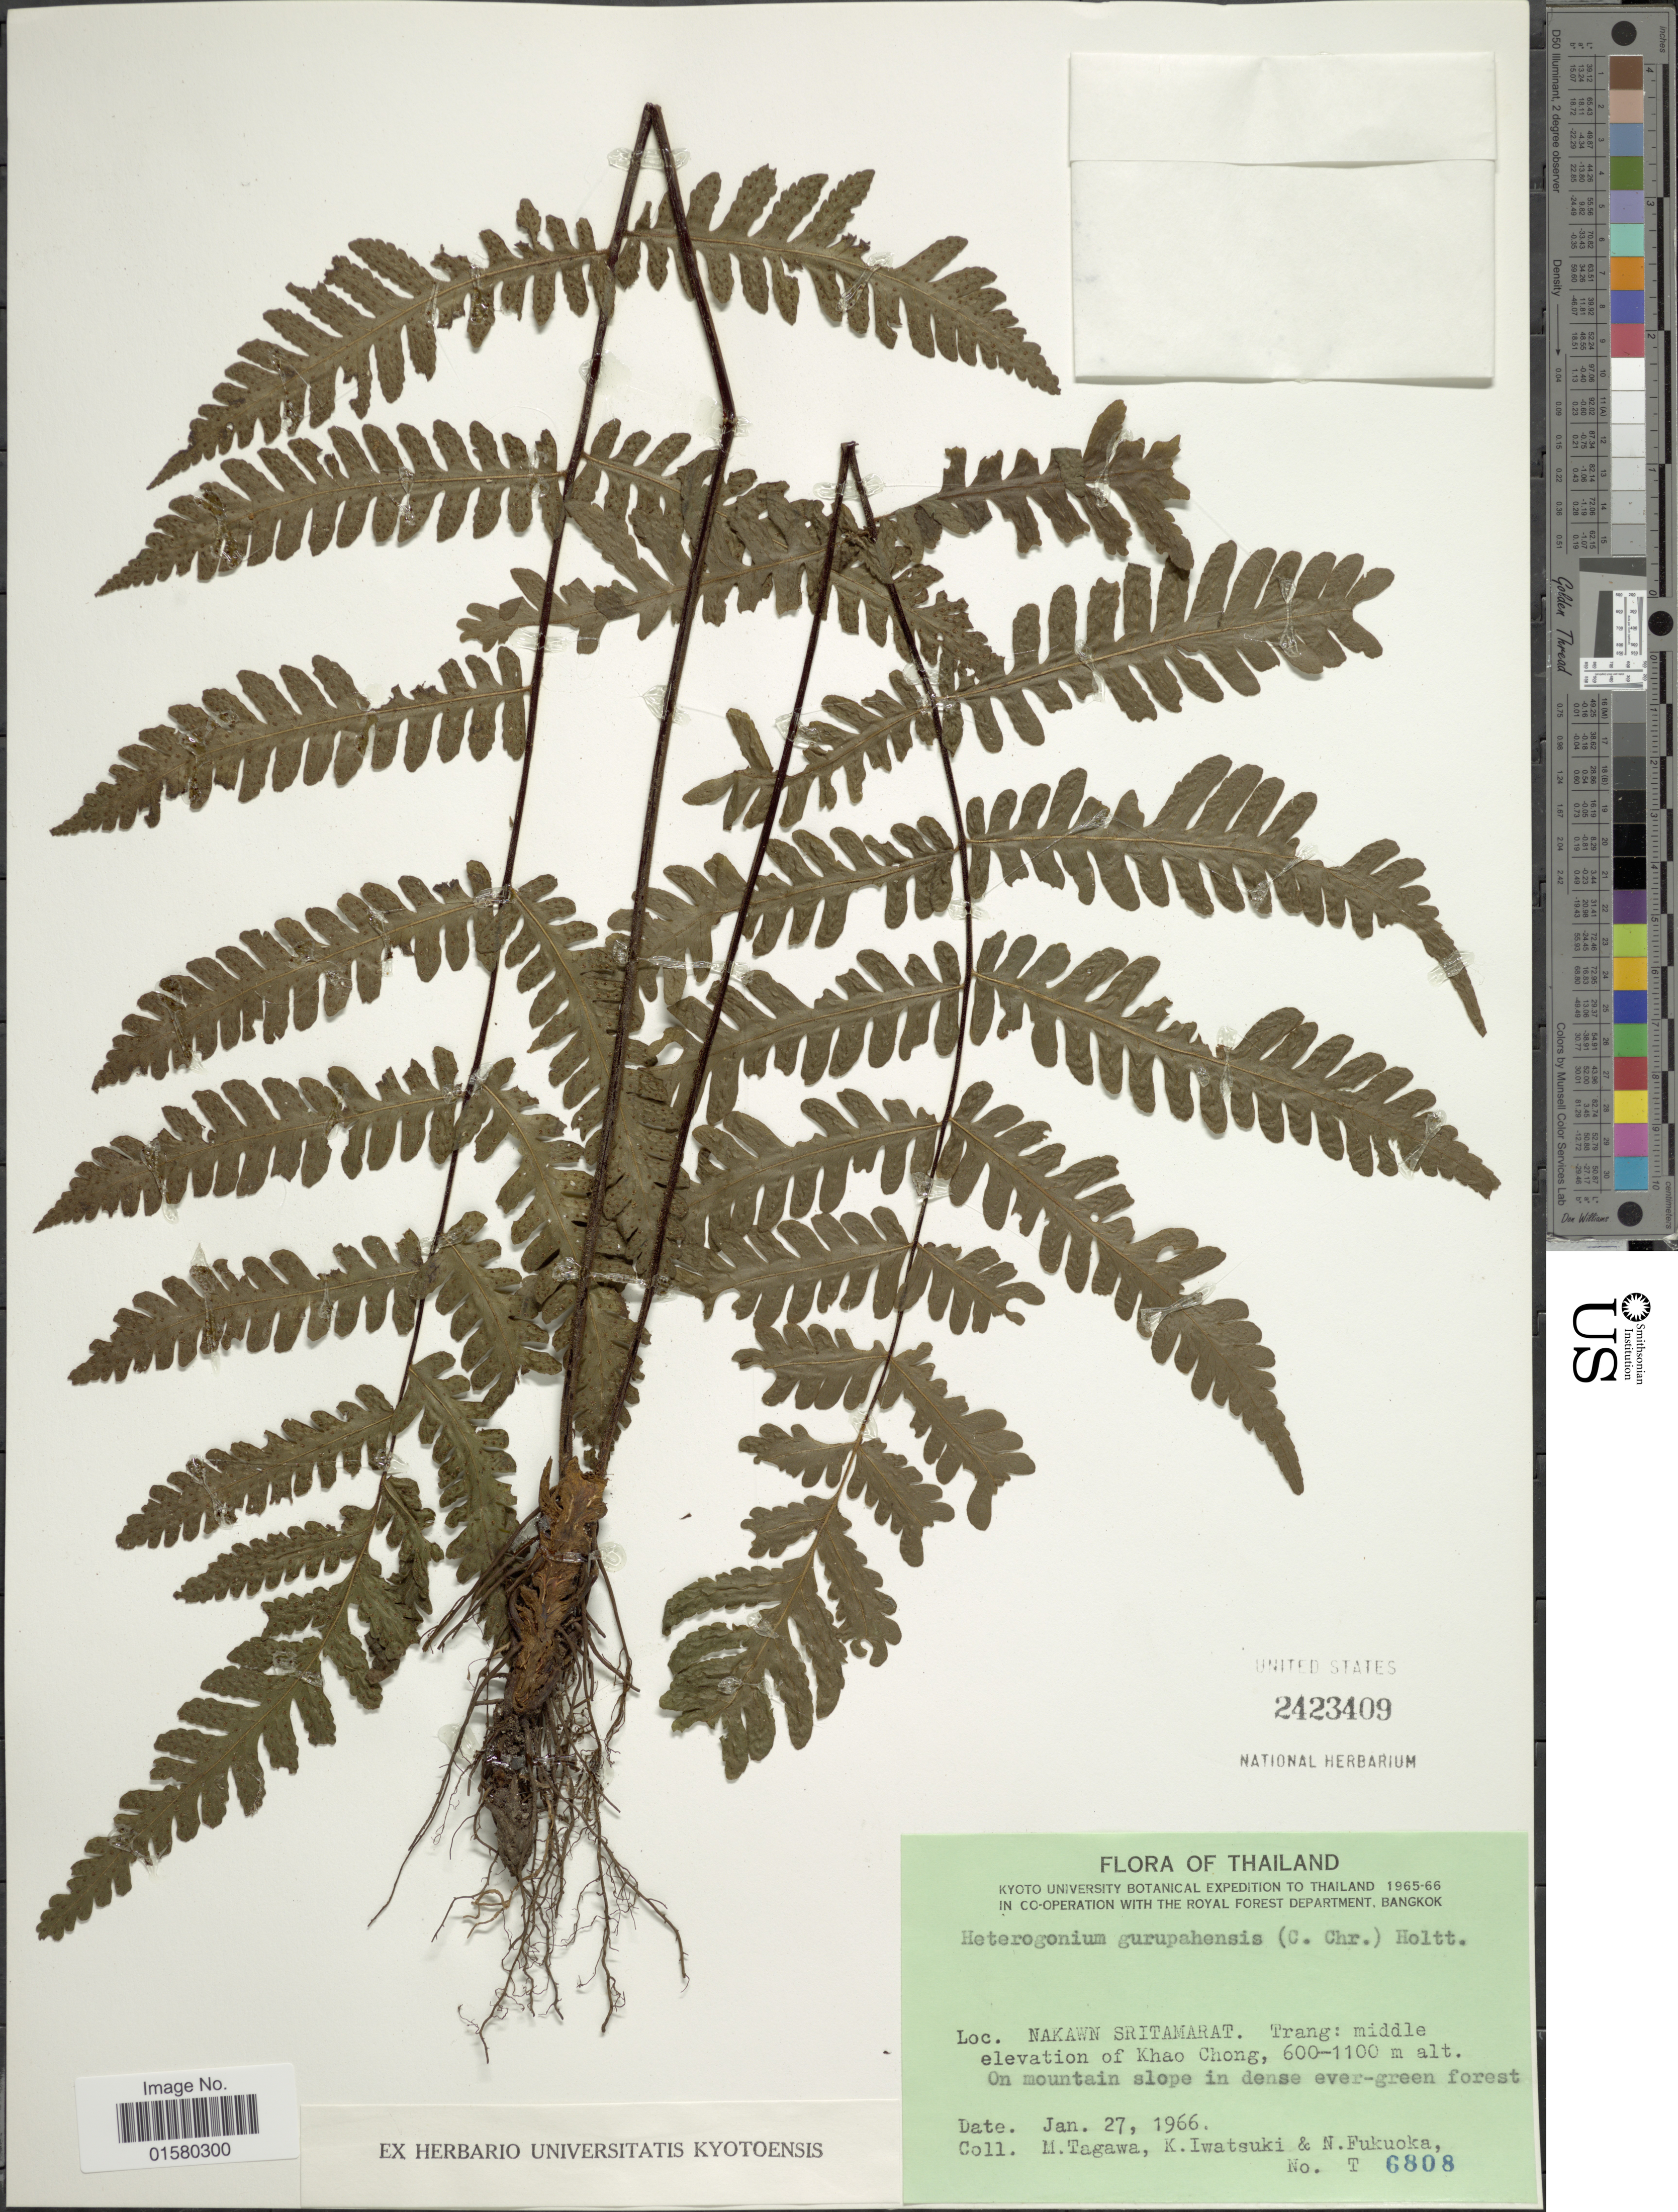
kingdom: Plantae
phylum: Tracheophyta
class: Polypodiopsida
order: Polypodiales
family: Tectariaceae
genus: Tectaria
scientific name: Tectaria gurupahensis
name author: (C. Chr. ex Kjellb. & C. Chr.)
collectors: M. Tagawa, K. Iwatsuki & N. Fukuoka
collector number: T6808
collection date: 1966-01-27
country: Thailand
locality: Nakawn Sritamarat, Trang: middle elevation of Khao Chong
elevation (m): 600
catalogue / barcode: US 2423409